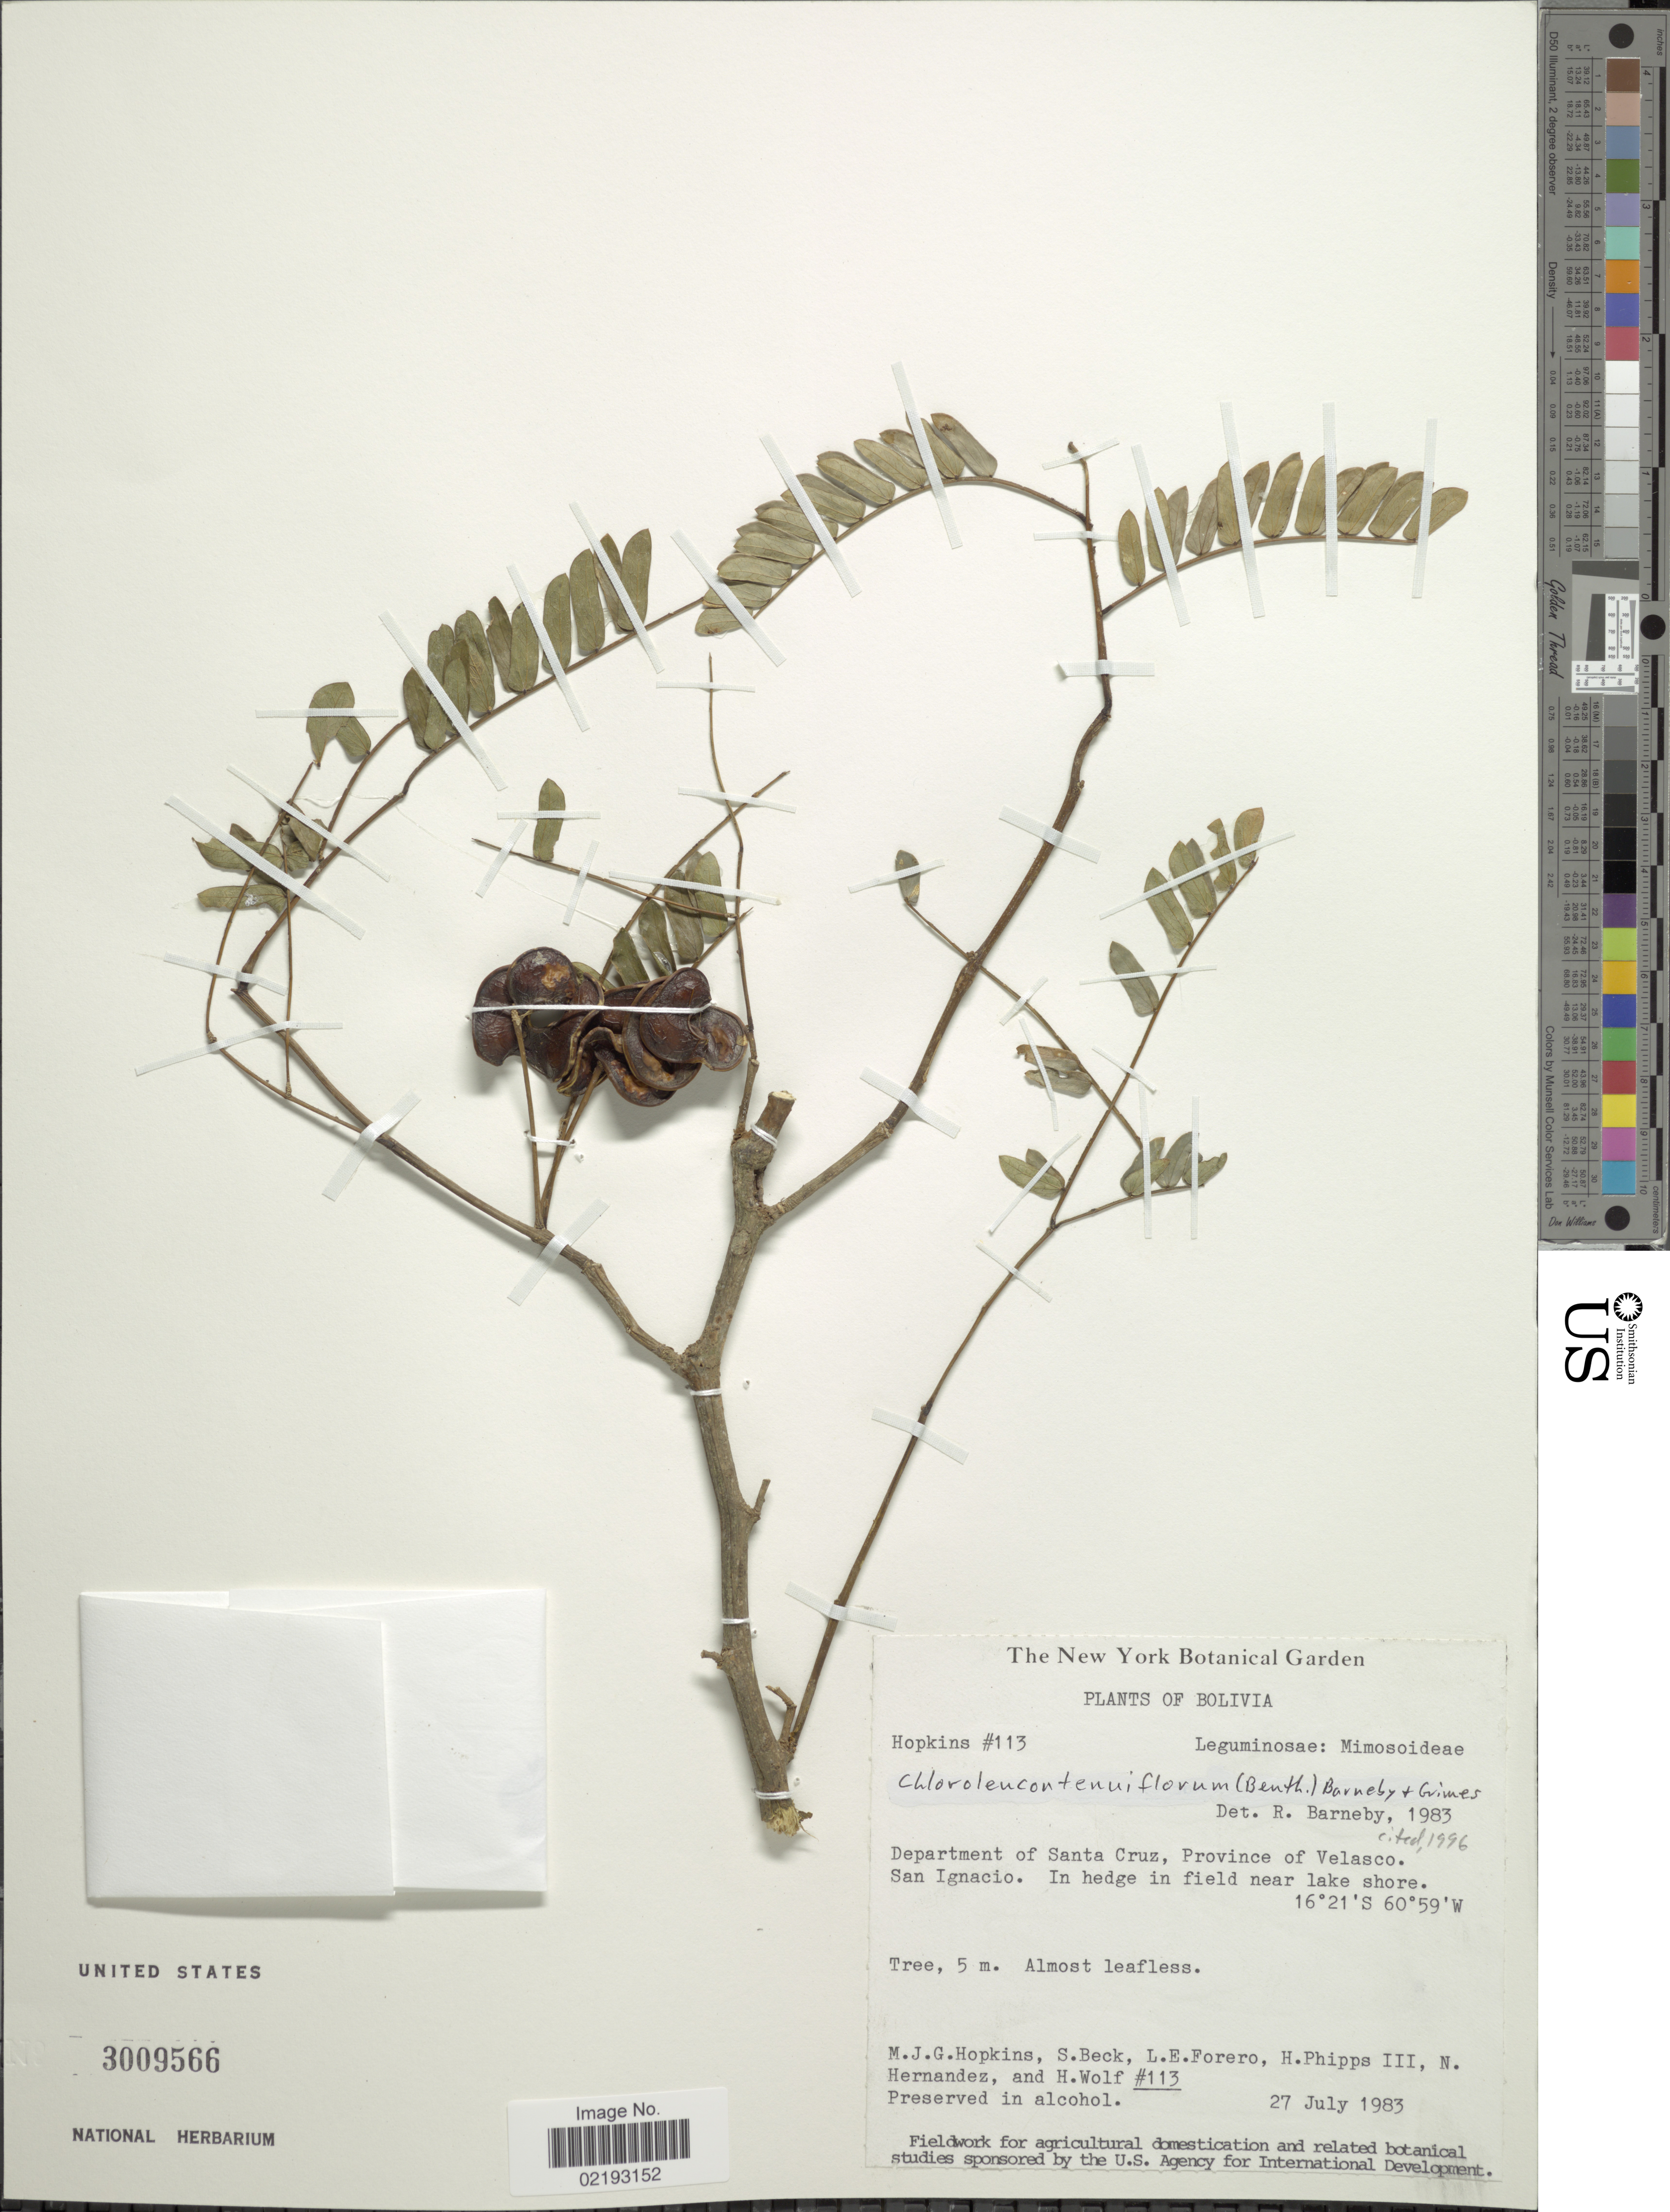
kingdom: Plantae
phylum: Tracheophyta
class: Magnoliopsida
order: Fabales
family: Fabaceae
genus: Chloroleucon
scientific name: Chloroleucon tenuiflorum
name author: (Benth.) Barneby & J.W. Grimes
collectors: M. J. G. Hopkins, S. G. Beck, L. Forero, H. Phipps & et al.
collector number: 113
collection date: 1983-07-27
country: Bolivia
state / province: Santa Cruz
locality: Province of Velasco, San Ignacio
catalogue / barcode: US 3009566